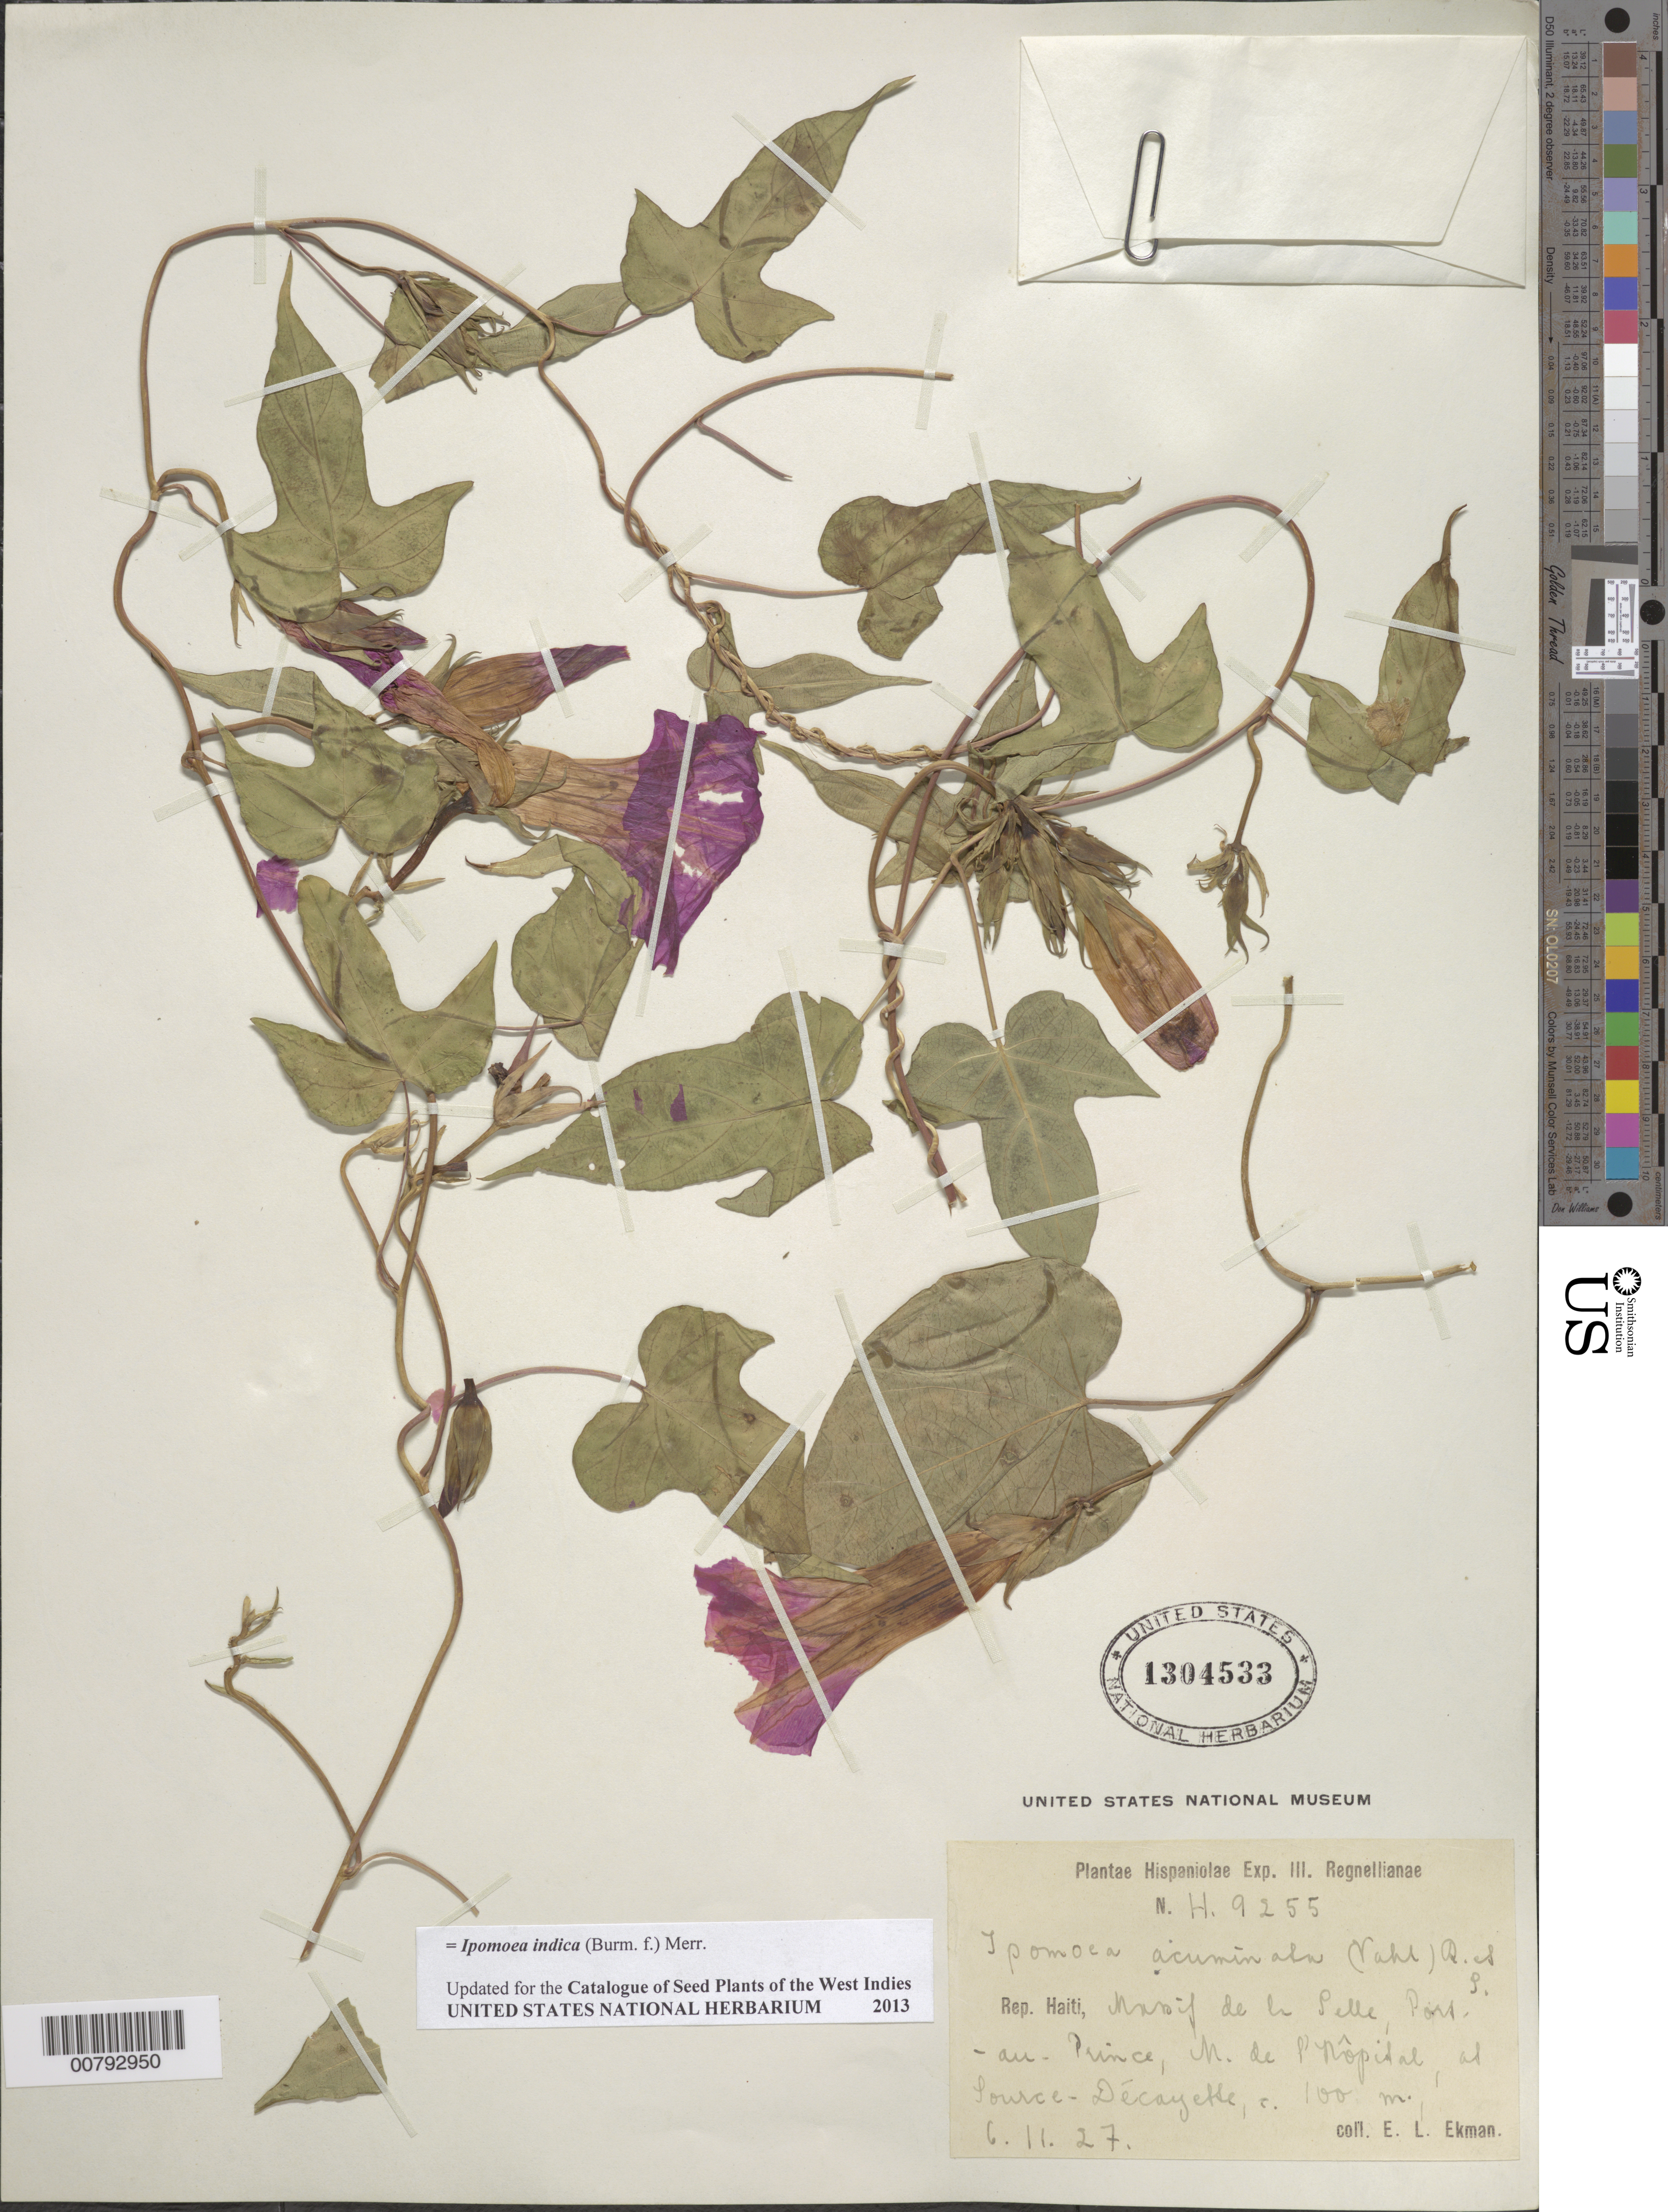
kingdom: Plantae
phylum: Tracheophyta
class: Magnoliopsida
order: Solanales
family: Convolvulaceae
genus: Ipomoea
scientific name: Ipomoea indica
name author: (Burm.) Merr.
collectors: E. L. Ekman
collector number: H 9255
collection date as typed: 06 Nov 1927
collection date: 1927-11-06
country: Haiti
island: Hispaniola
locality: Massif de la Selle, Port-au-Prince, M. de l'Hôpital, at Source-Décayette.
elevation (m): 100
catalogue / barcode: US 1304533